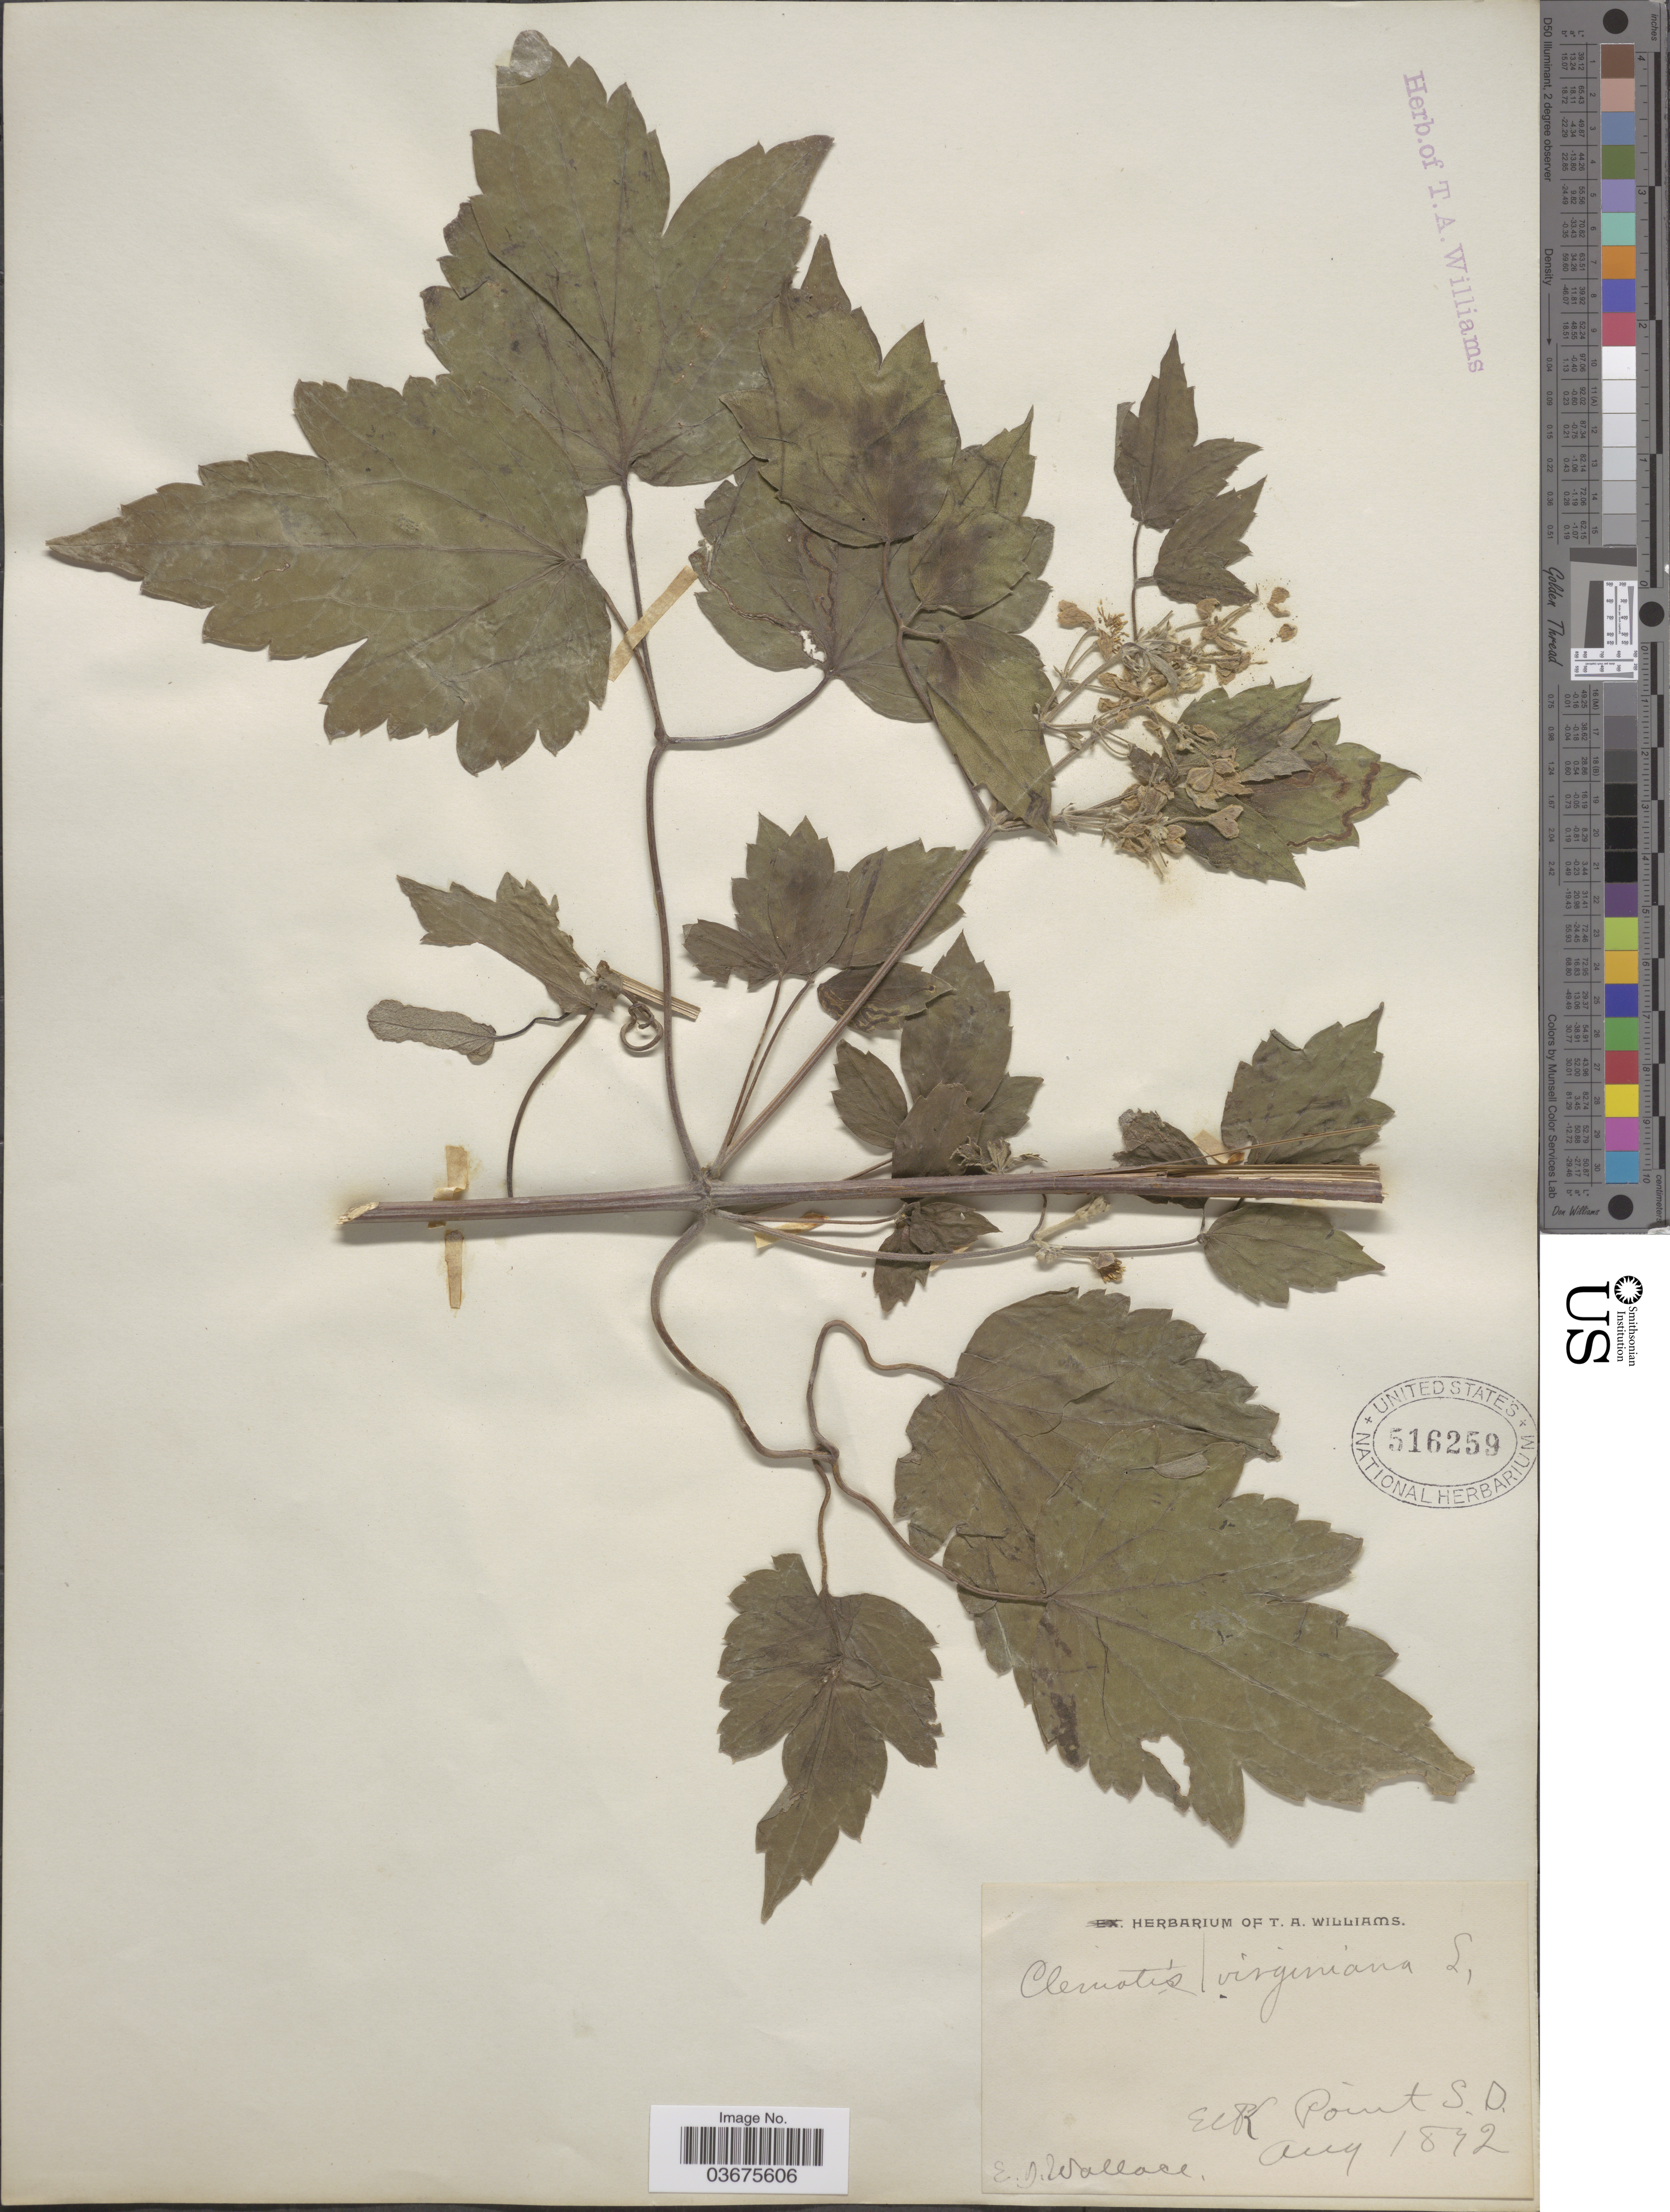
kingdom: Plantae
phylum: Tracheophyta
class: Magnoliopsida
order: Ranunculales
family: Ranunculaceae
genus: Clematis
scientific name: Clematis virginiana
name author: L.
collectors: E. J. Wallace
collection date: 1892-08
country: United States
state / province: South Dakota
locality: Elk Point.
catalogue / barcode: US 516259